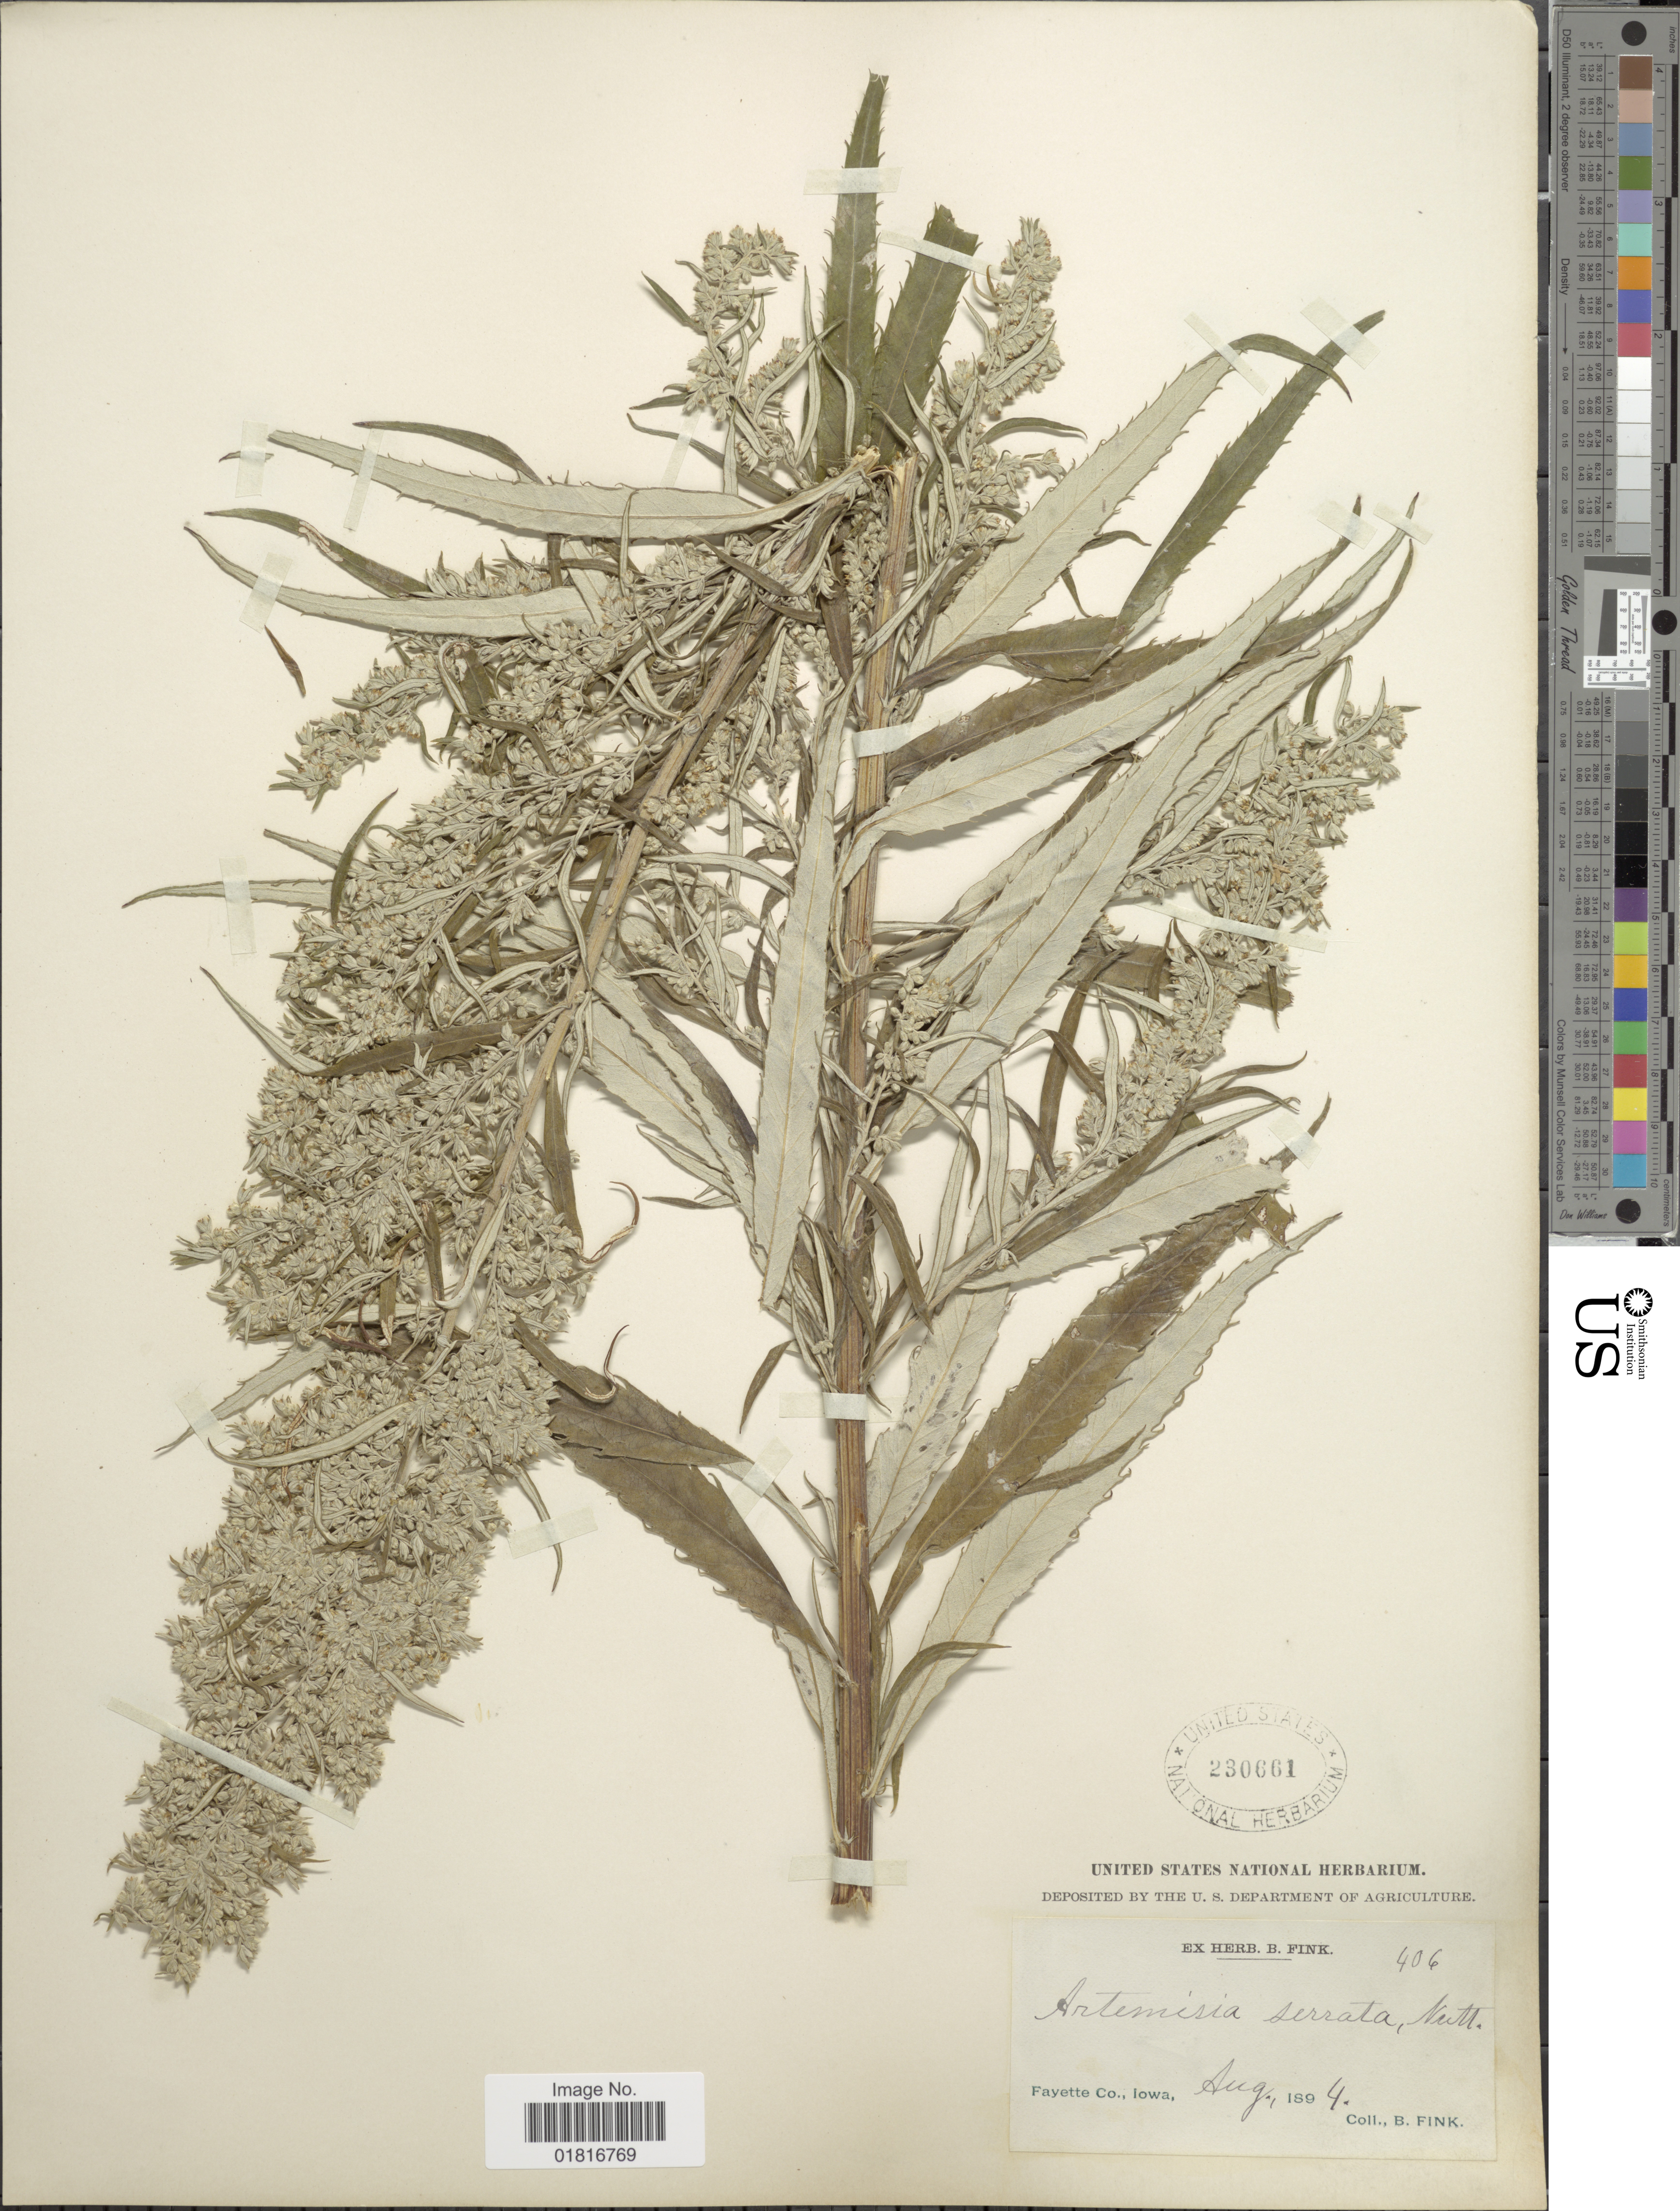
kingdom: Plantae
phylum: Tracheophyta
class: Magnoliopsida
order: Asterales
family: Asteraceae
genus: Artemisia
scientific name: Artemisia serrata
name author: Nutt.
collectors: B. Fink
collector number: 406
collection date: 1894-08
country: United States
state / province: Iowa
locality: Fayette Co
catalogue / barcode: US 230661